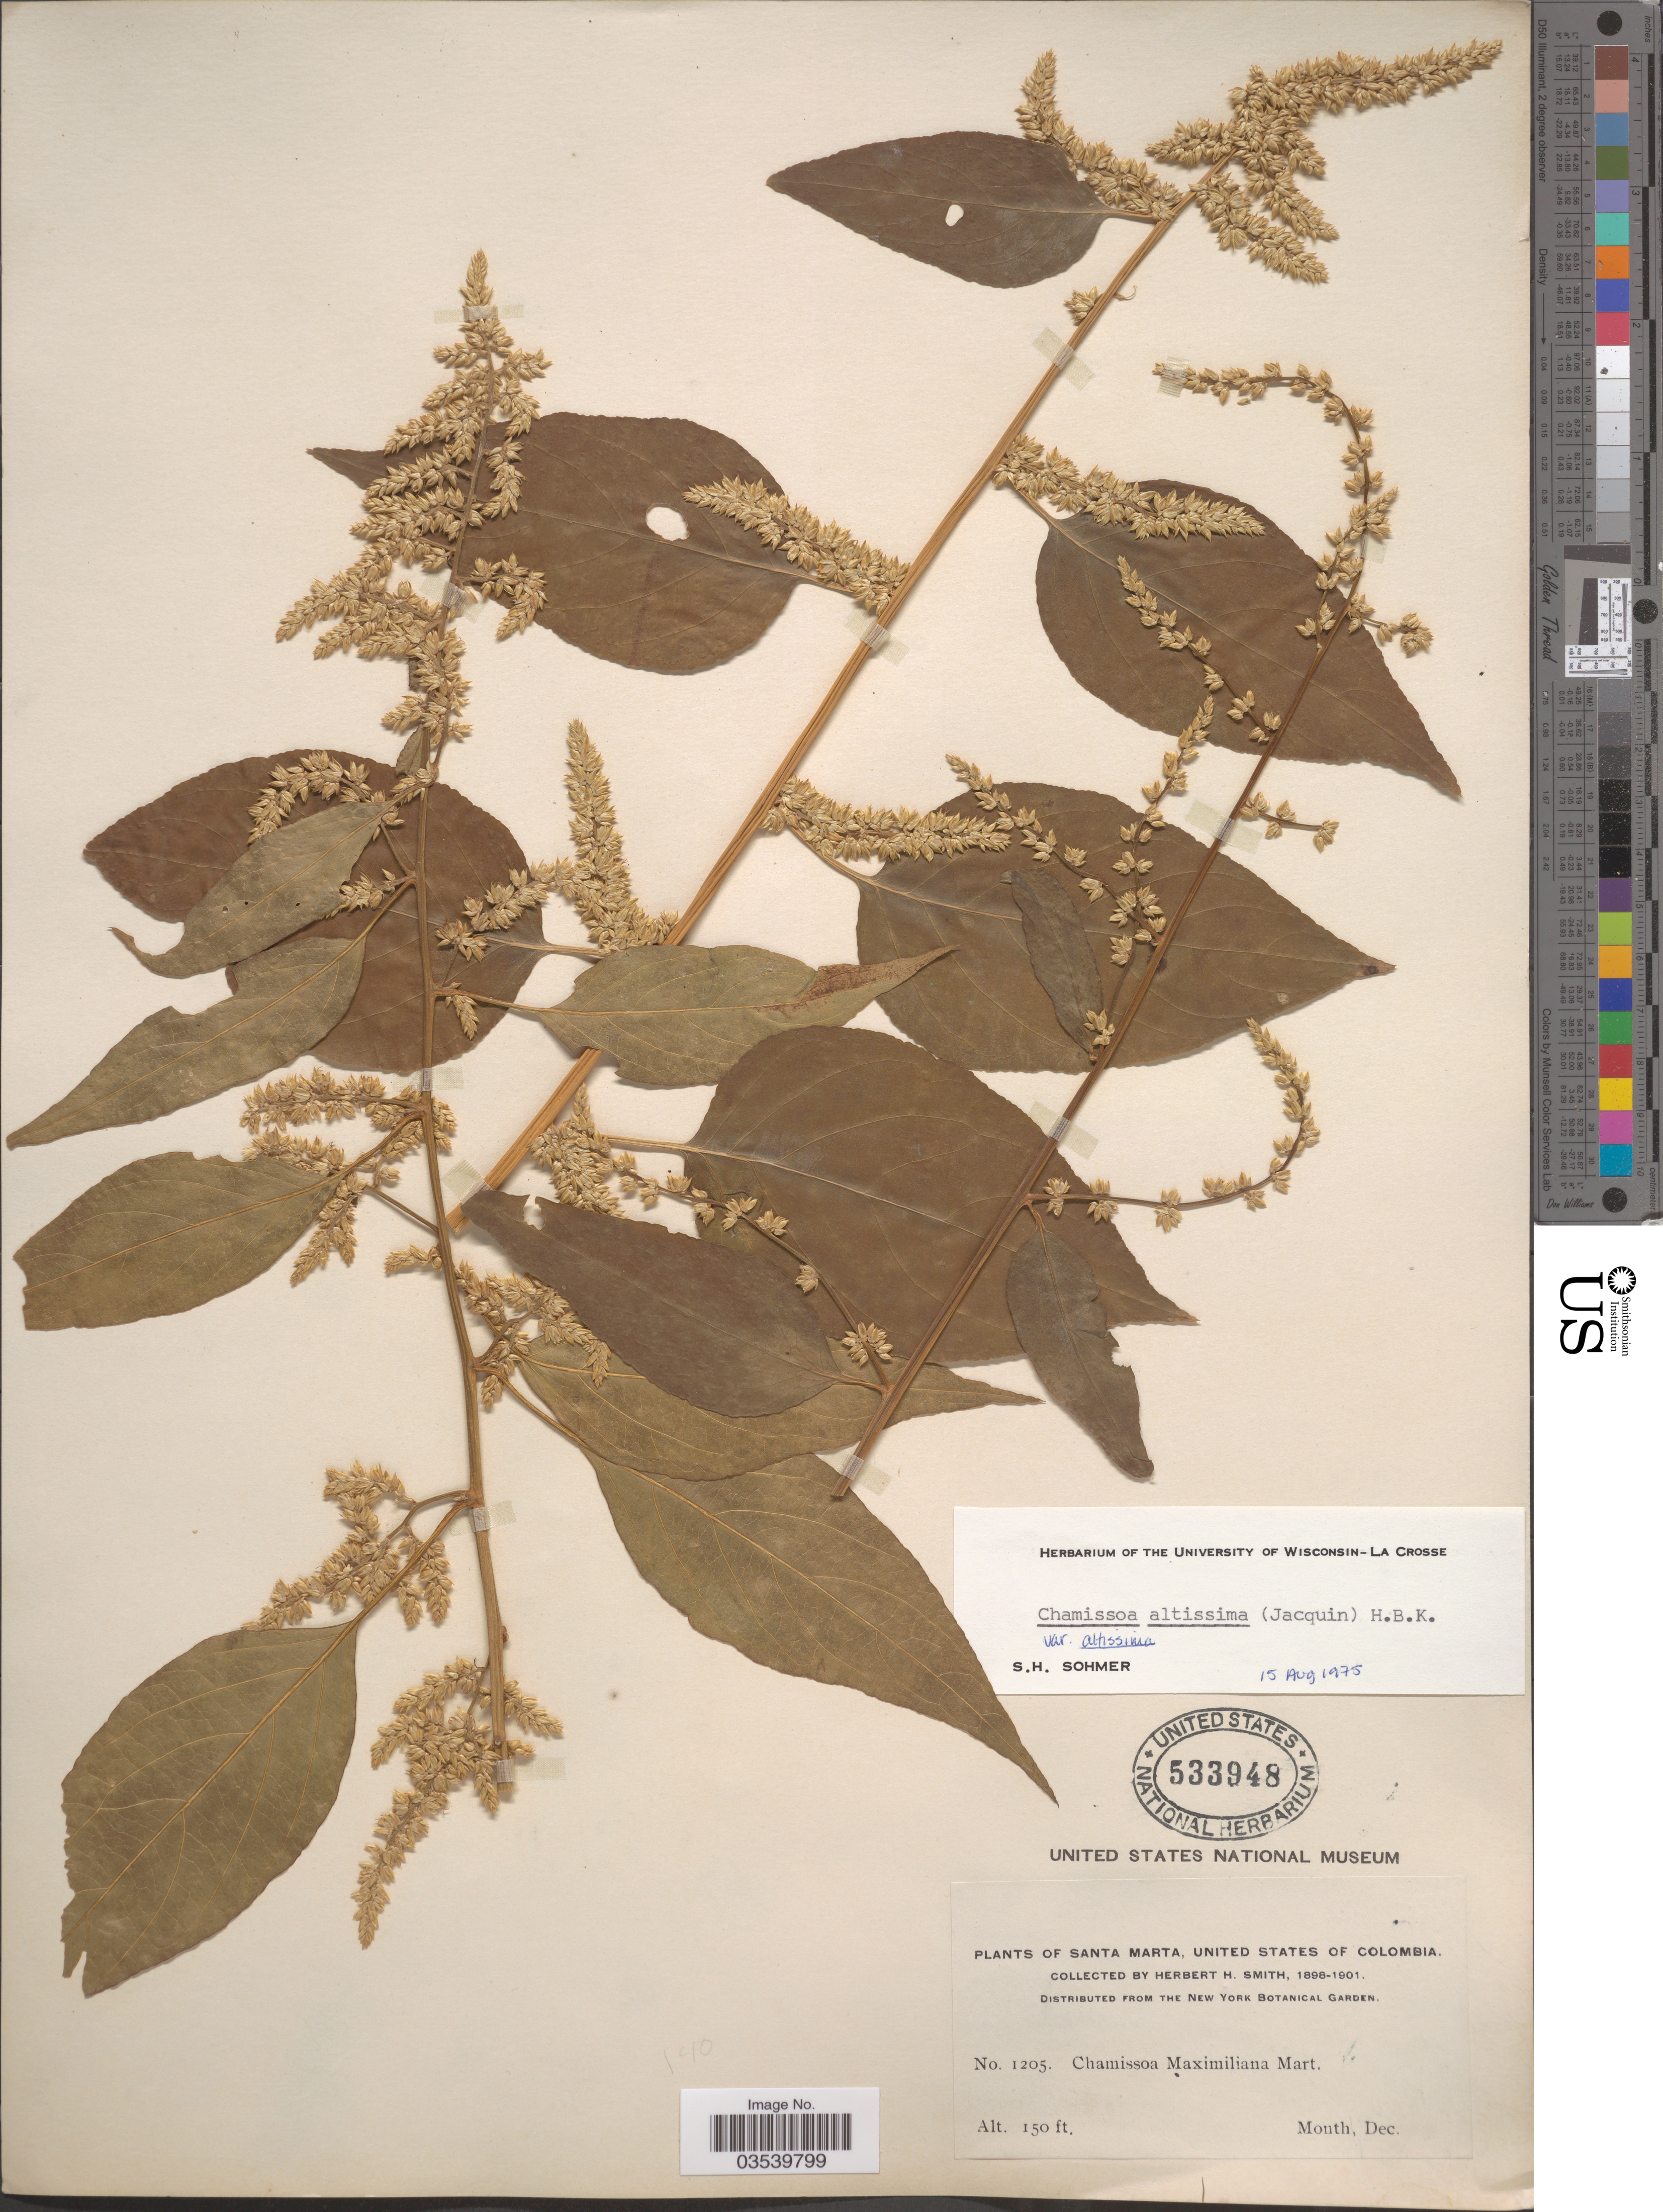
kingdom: Plantae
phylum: Tracheophyta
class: Magnoliopsida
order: Caryophyllales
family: Amaranthaceae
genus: Chamissoa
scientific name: Chamissoa altissima var. altissima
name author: (Jacq.) Kunth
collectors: Herbert H. Smith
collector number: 1205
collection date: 1898-12/1901-12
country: Colombia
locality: Santa Marta.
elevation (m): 46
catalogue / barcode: US 533948